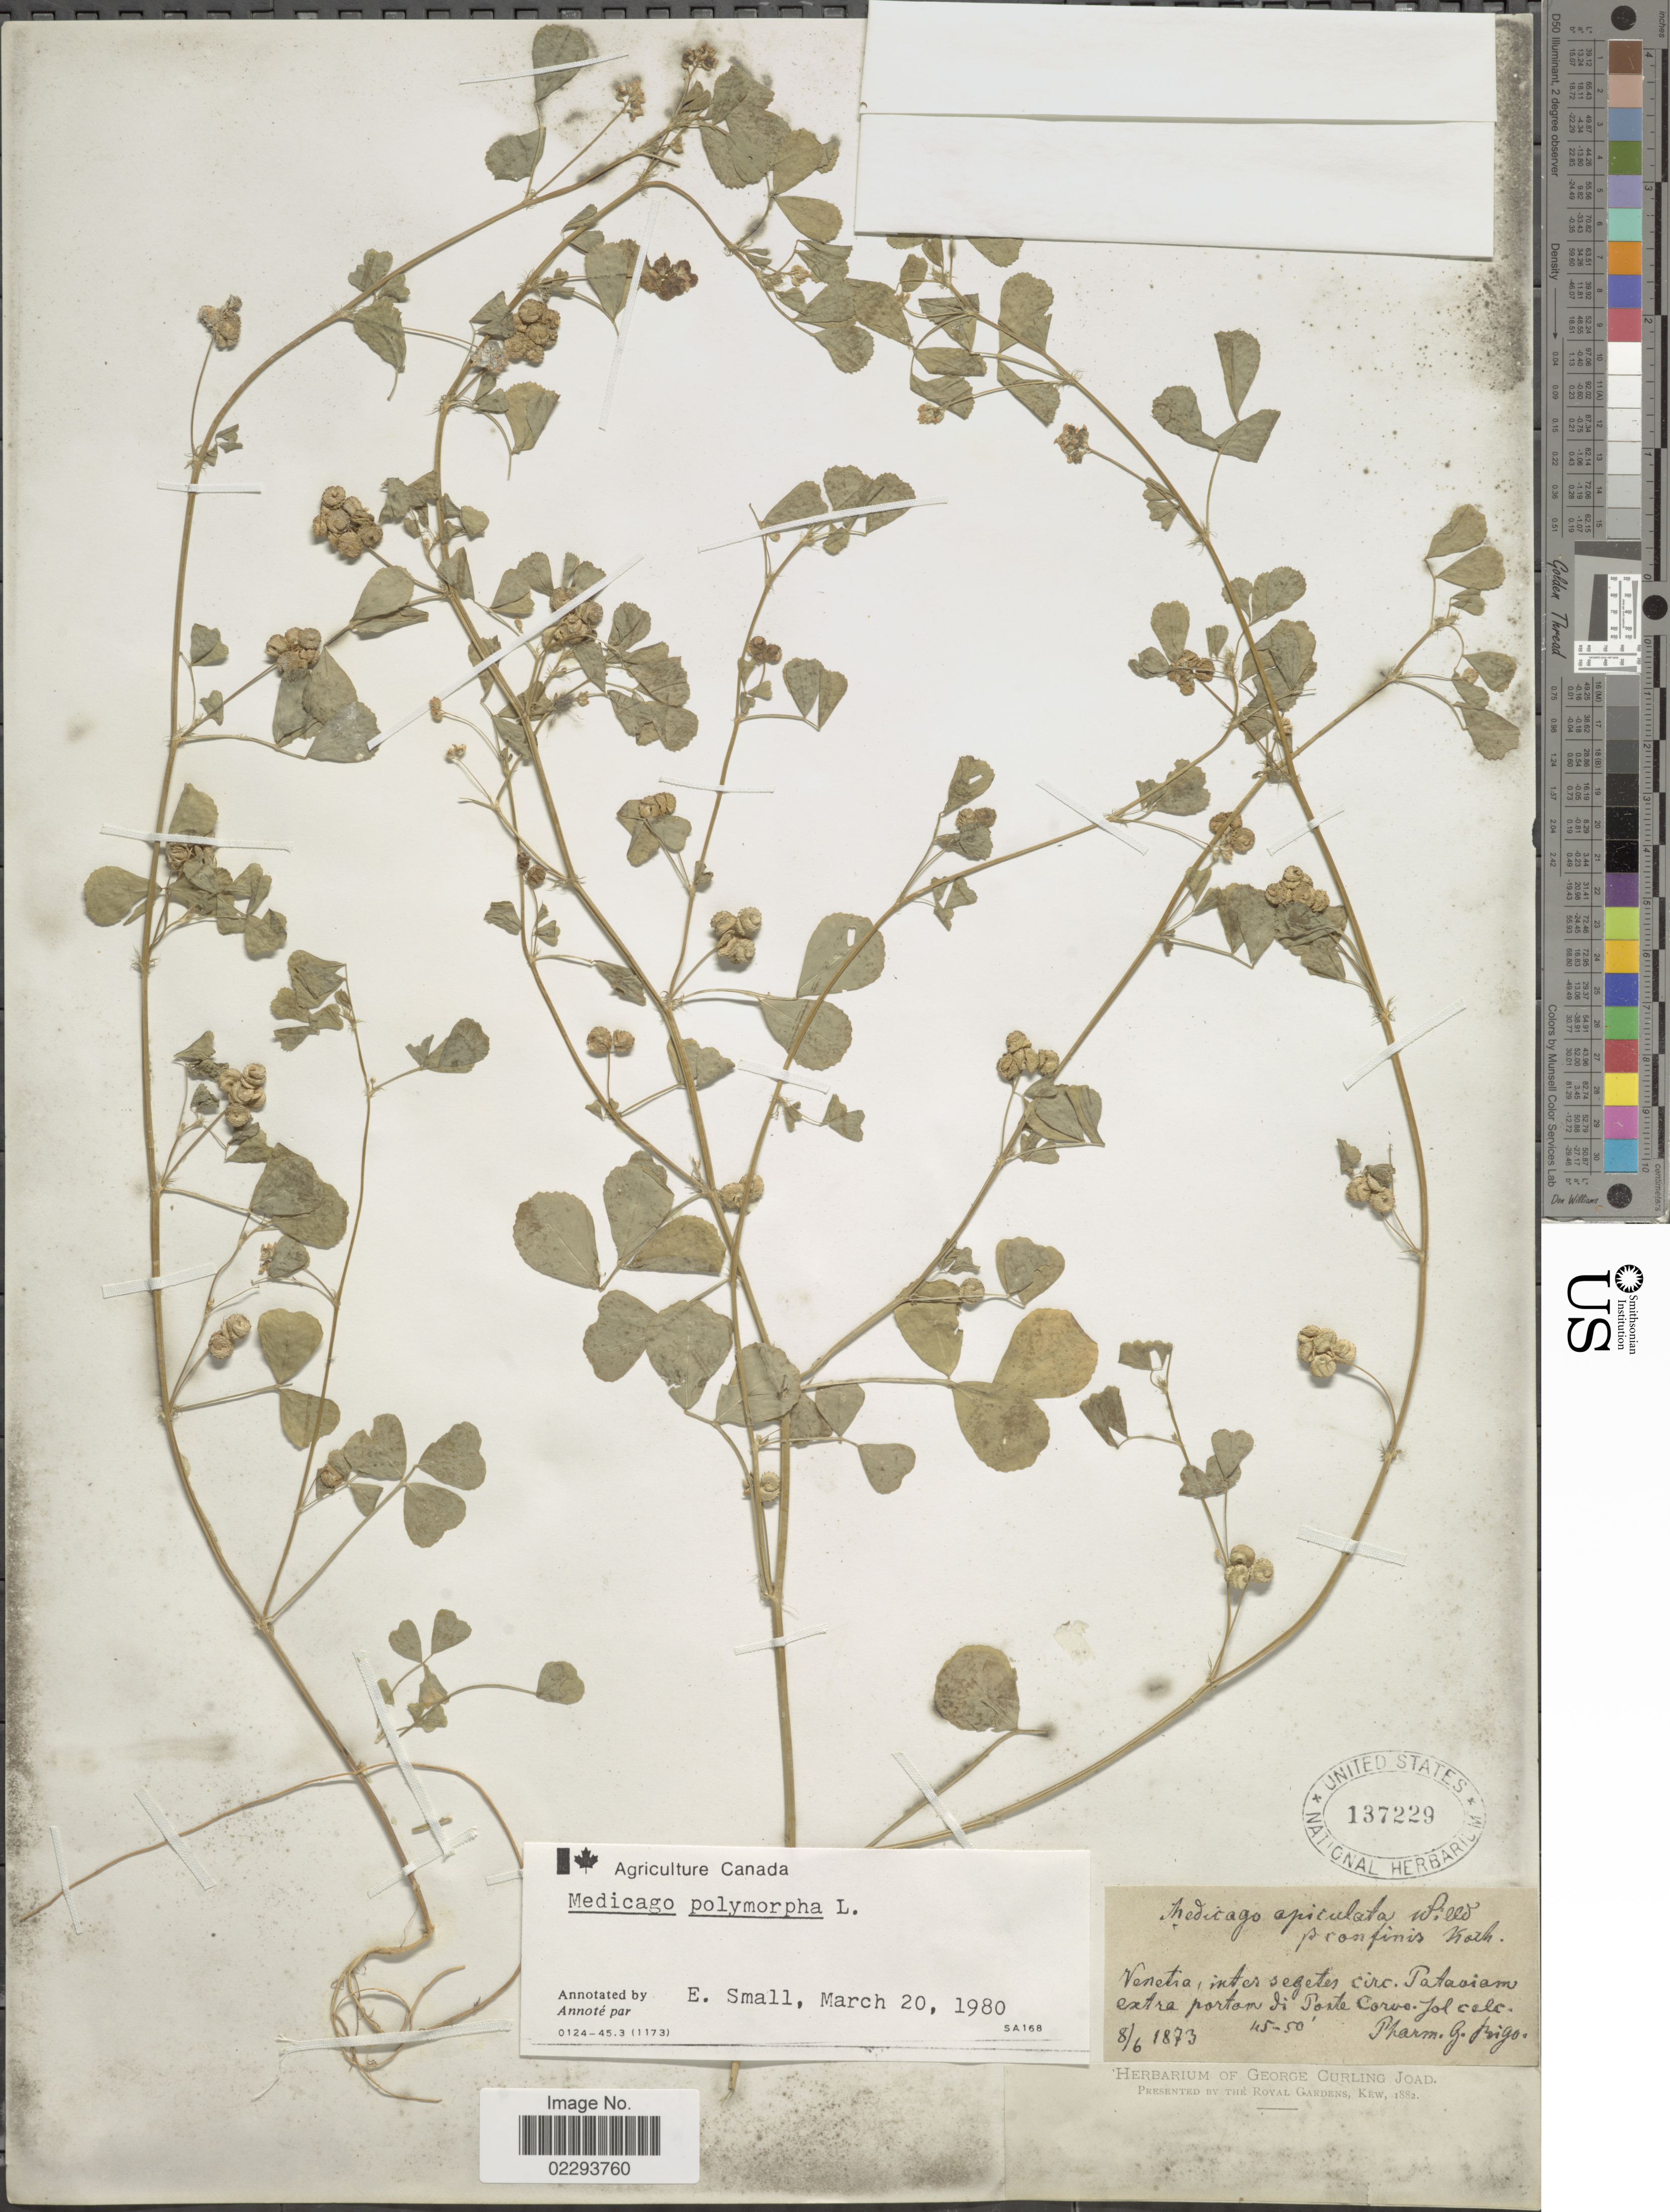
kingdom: Plantae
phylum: Tracheophyta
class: Magnoliopsida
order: Fabales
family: Fabaceae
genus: Medicago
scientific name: Medicago polymorpha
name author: L.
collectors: G. Rigo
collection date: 1873-06-08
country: Italy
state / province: Veneto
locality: Venetia, inter Segetes circ. Pataviam extra portam di Porte Corvo. Jol. calc. [interpreted]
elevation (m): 14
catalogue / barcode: US 137229